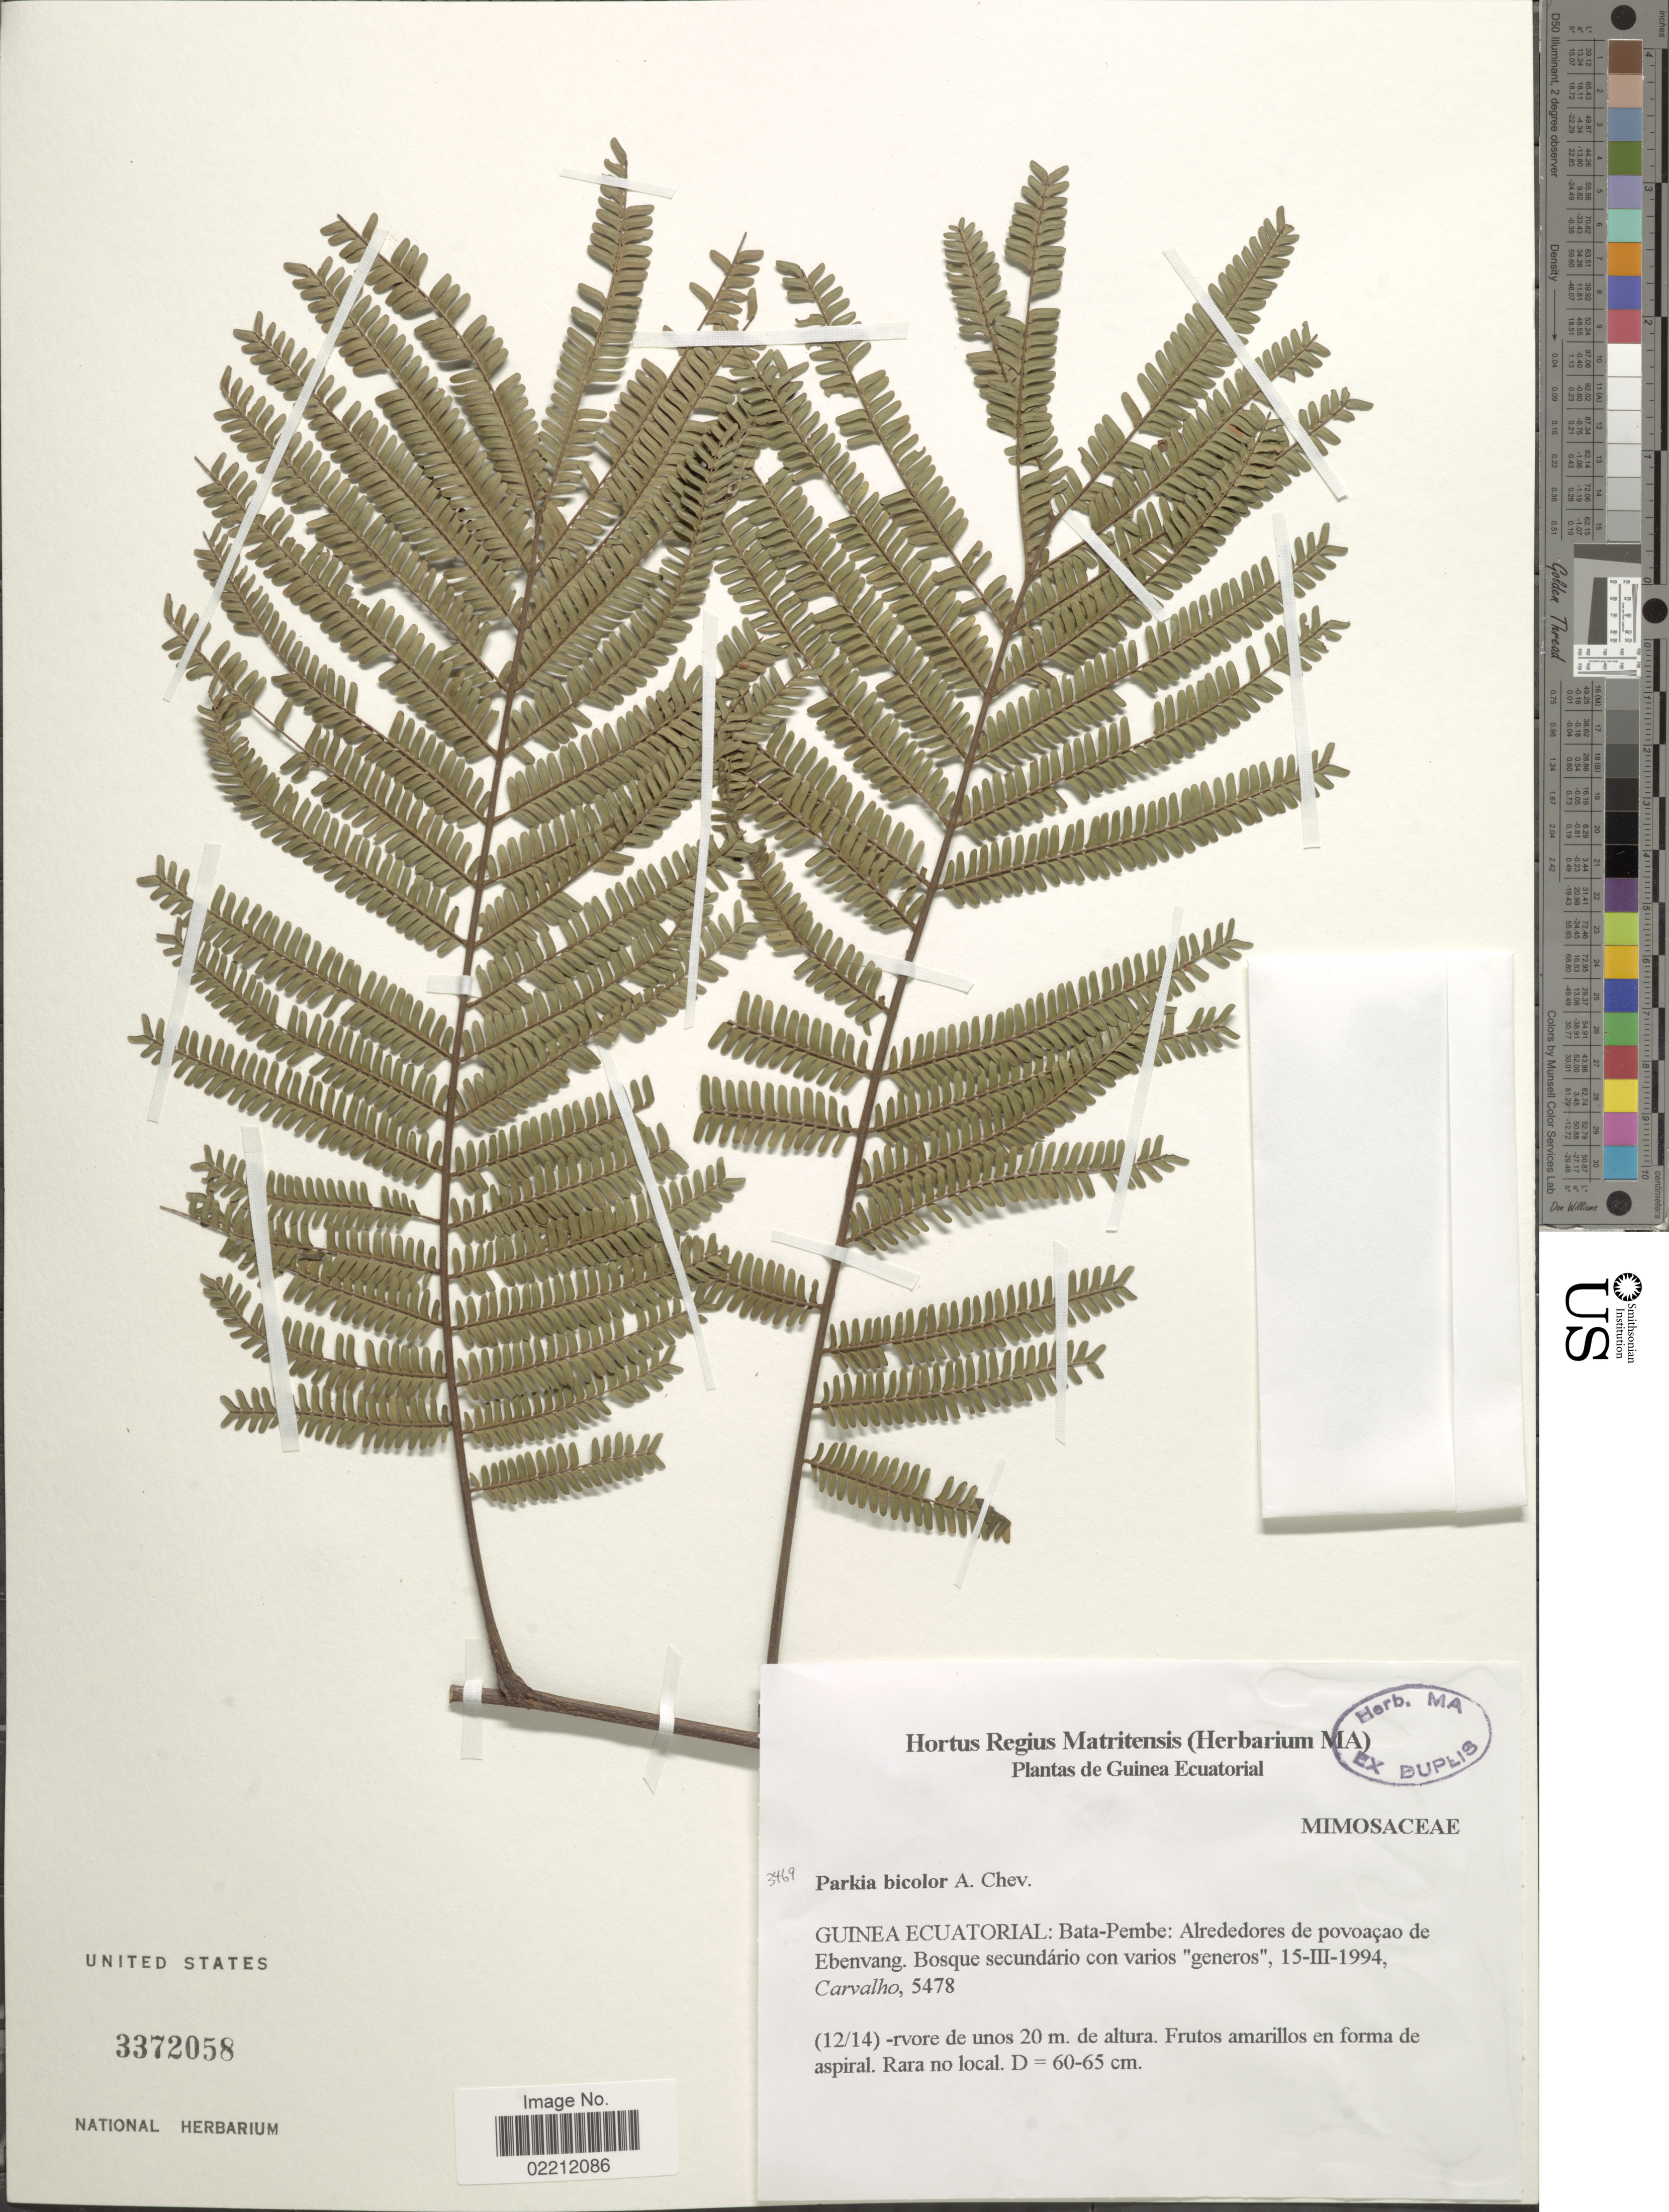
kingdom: Plantae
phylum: Tracheophyta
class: Magnoliopsida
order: Fabales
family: Fabaceae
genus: Parkia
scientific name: Parkia bicolor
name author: A. Chev.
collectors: Carvalho, --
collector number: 5478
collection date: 1994-03-15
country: Equatorial Guinea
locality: Guinea Ecuatorial: Bata -Pembe: Alrededores de povaocao de Ebenvang.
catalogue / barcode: US 3372058